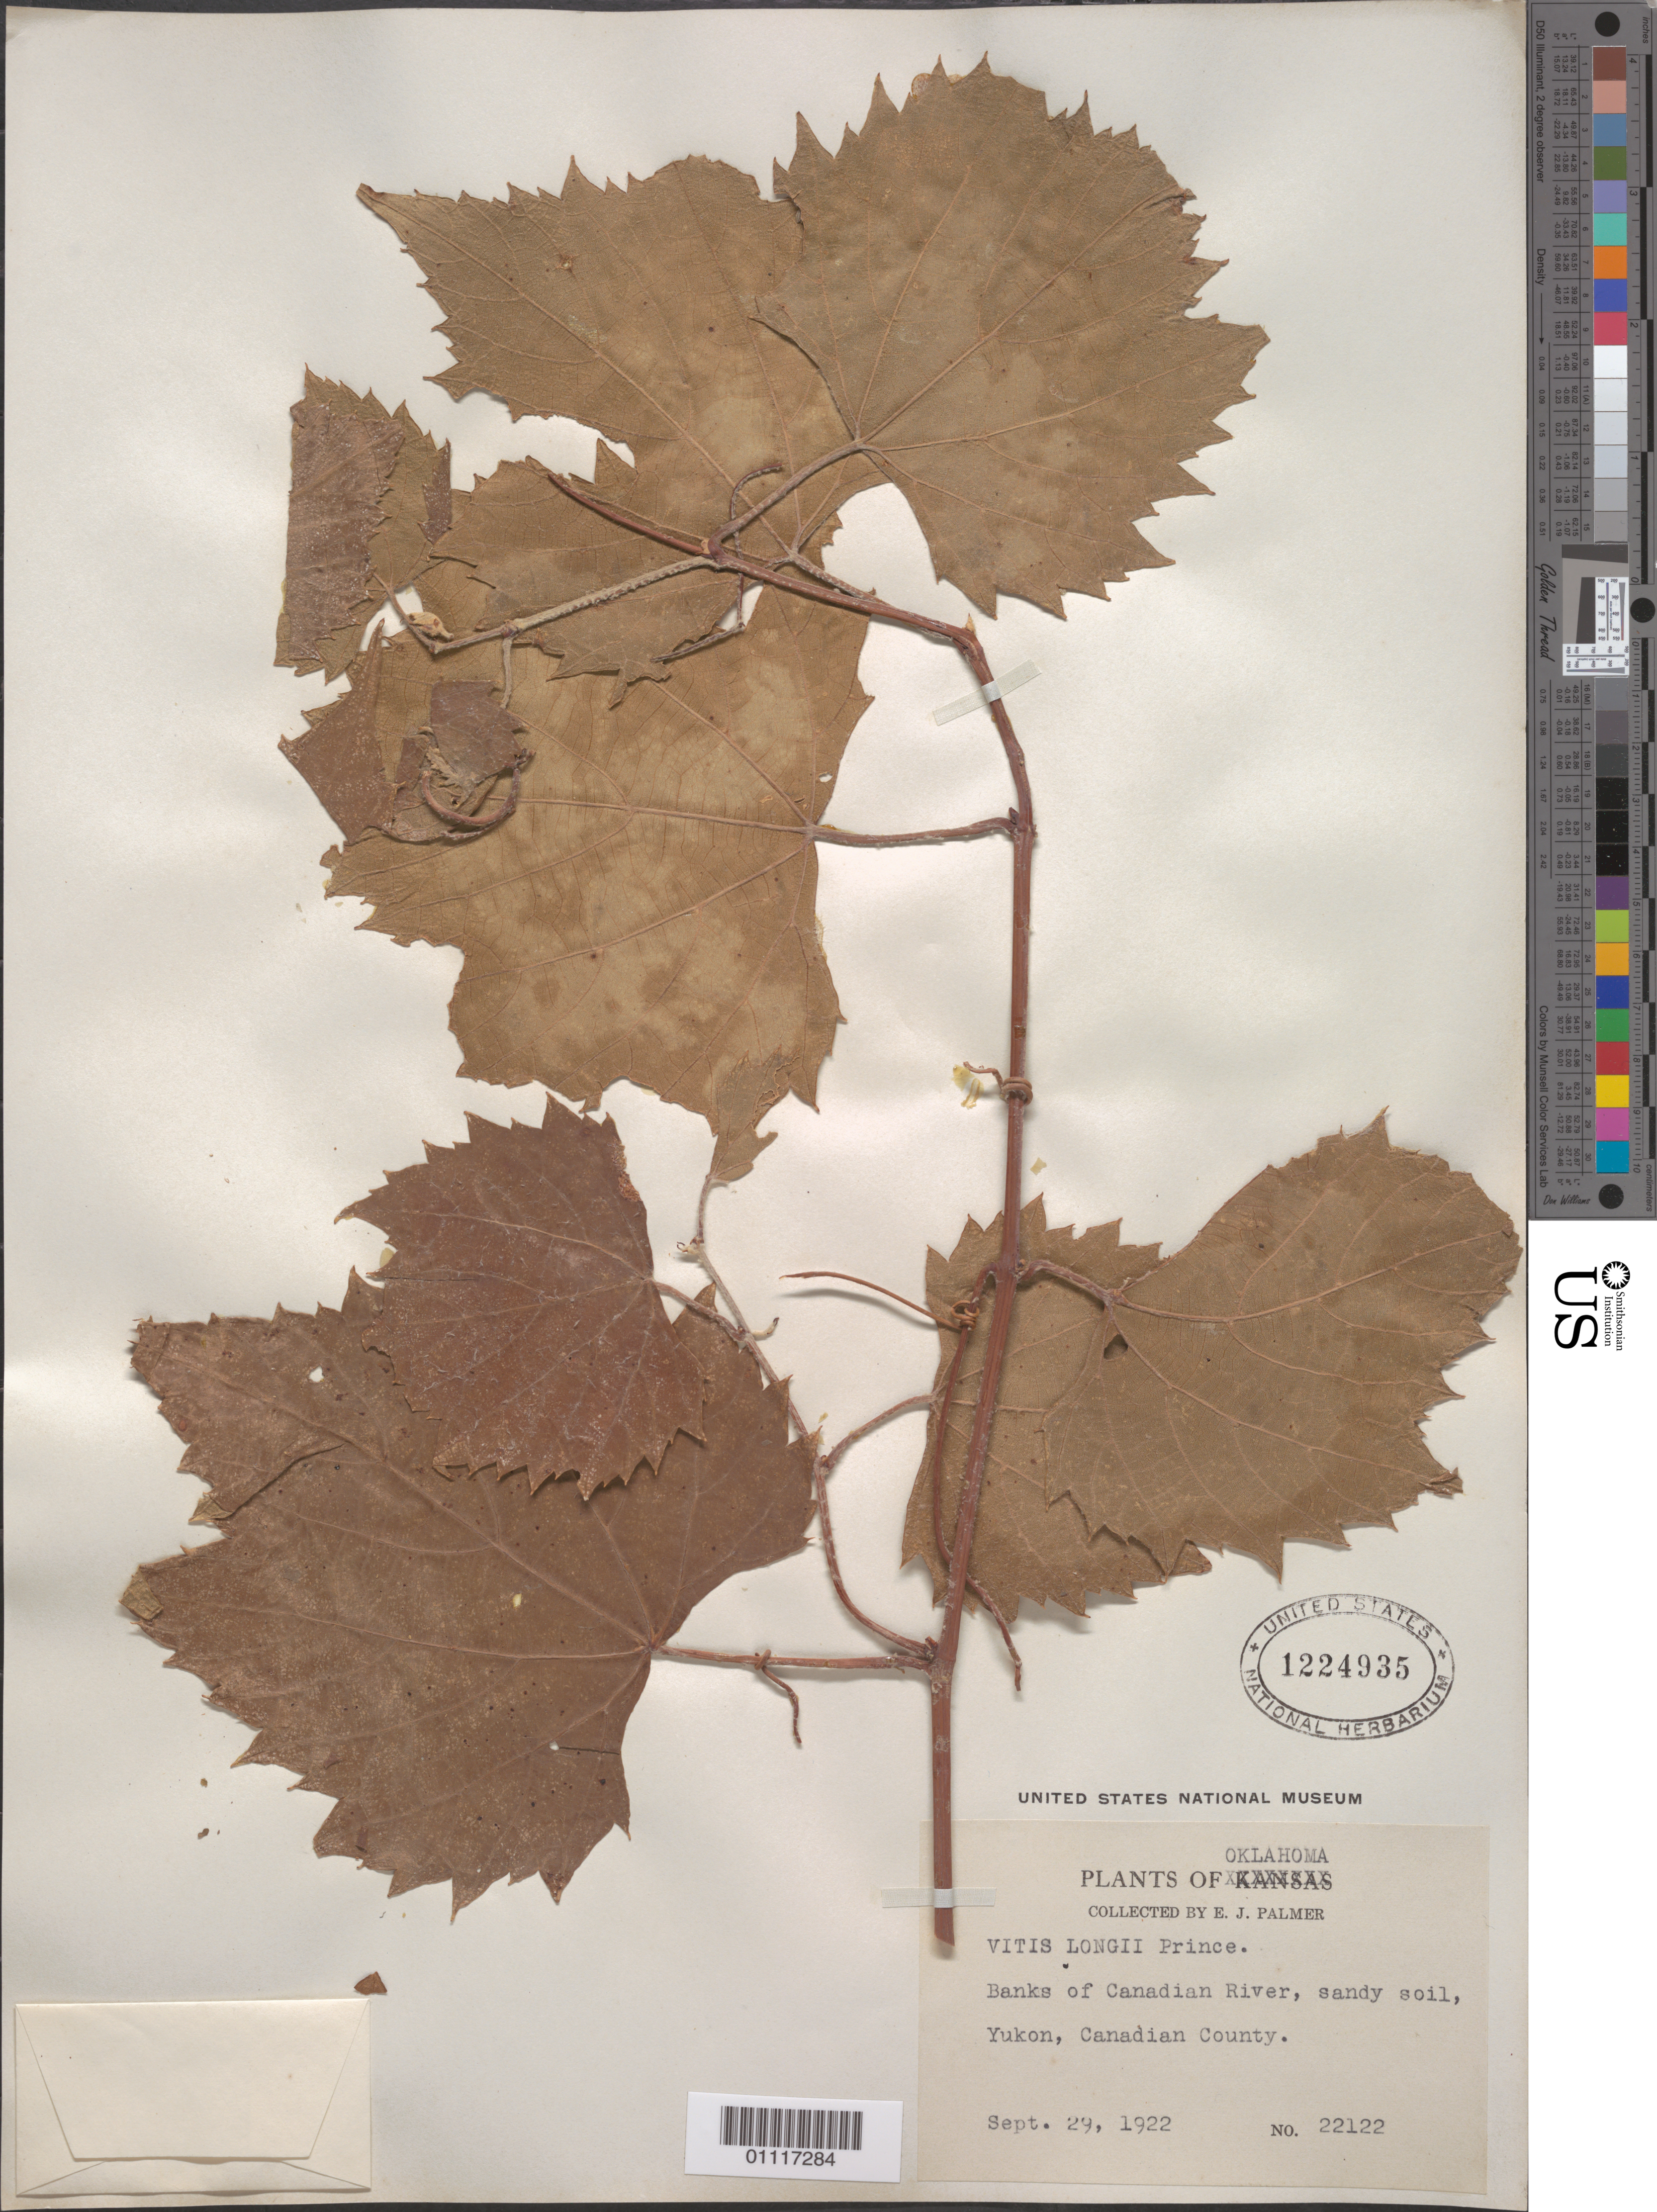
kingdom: Plantae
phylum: Tracheophyta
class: Magnoliopsida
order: Vitales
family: Vitaceae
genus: Vitis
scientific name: Vitis longii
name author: W.R. Prince & Prince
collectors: E. J. Palmer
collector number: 22122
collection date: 1922-09-29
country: United States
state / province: Oklahoma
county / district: Canadian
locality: Banks of Canadian River, Yukon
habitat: Sandy soil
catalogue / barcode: US 1224935